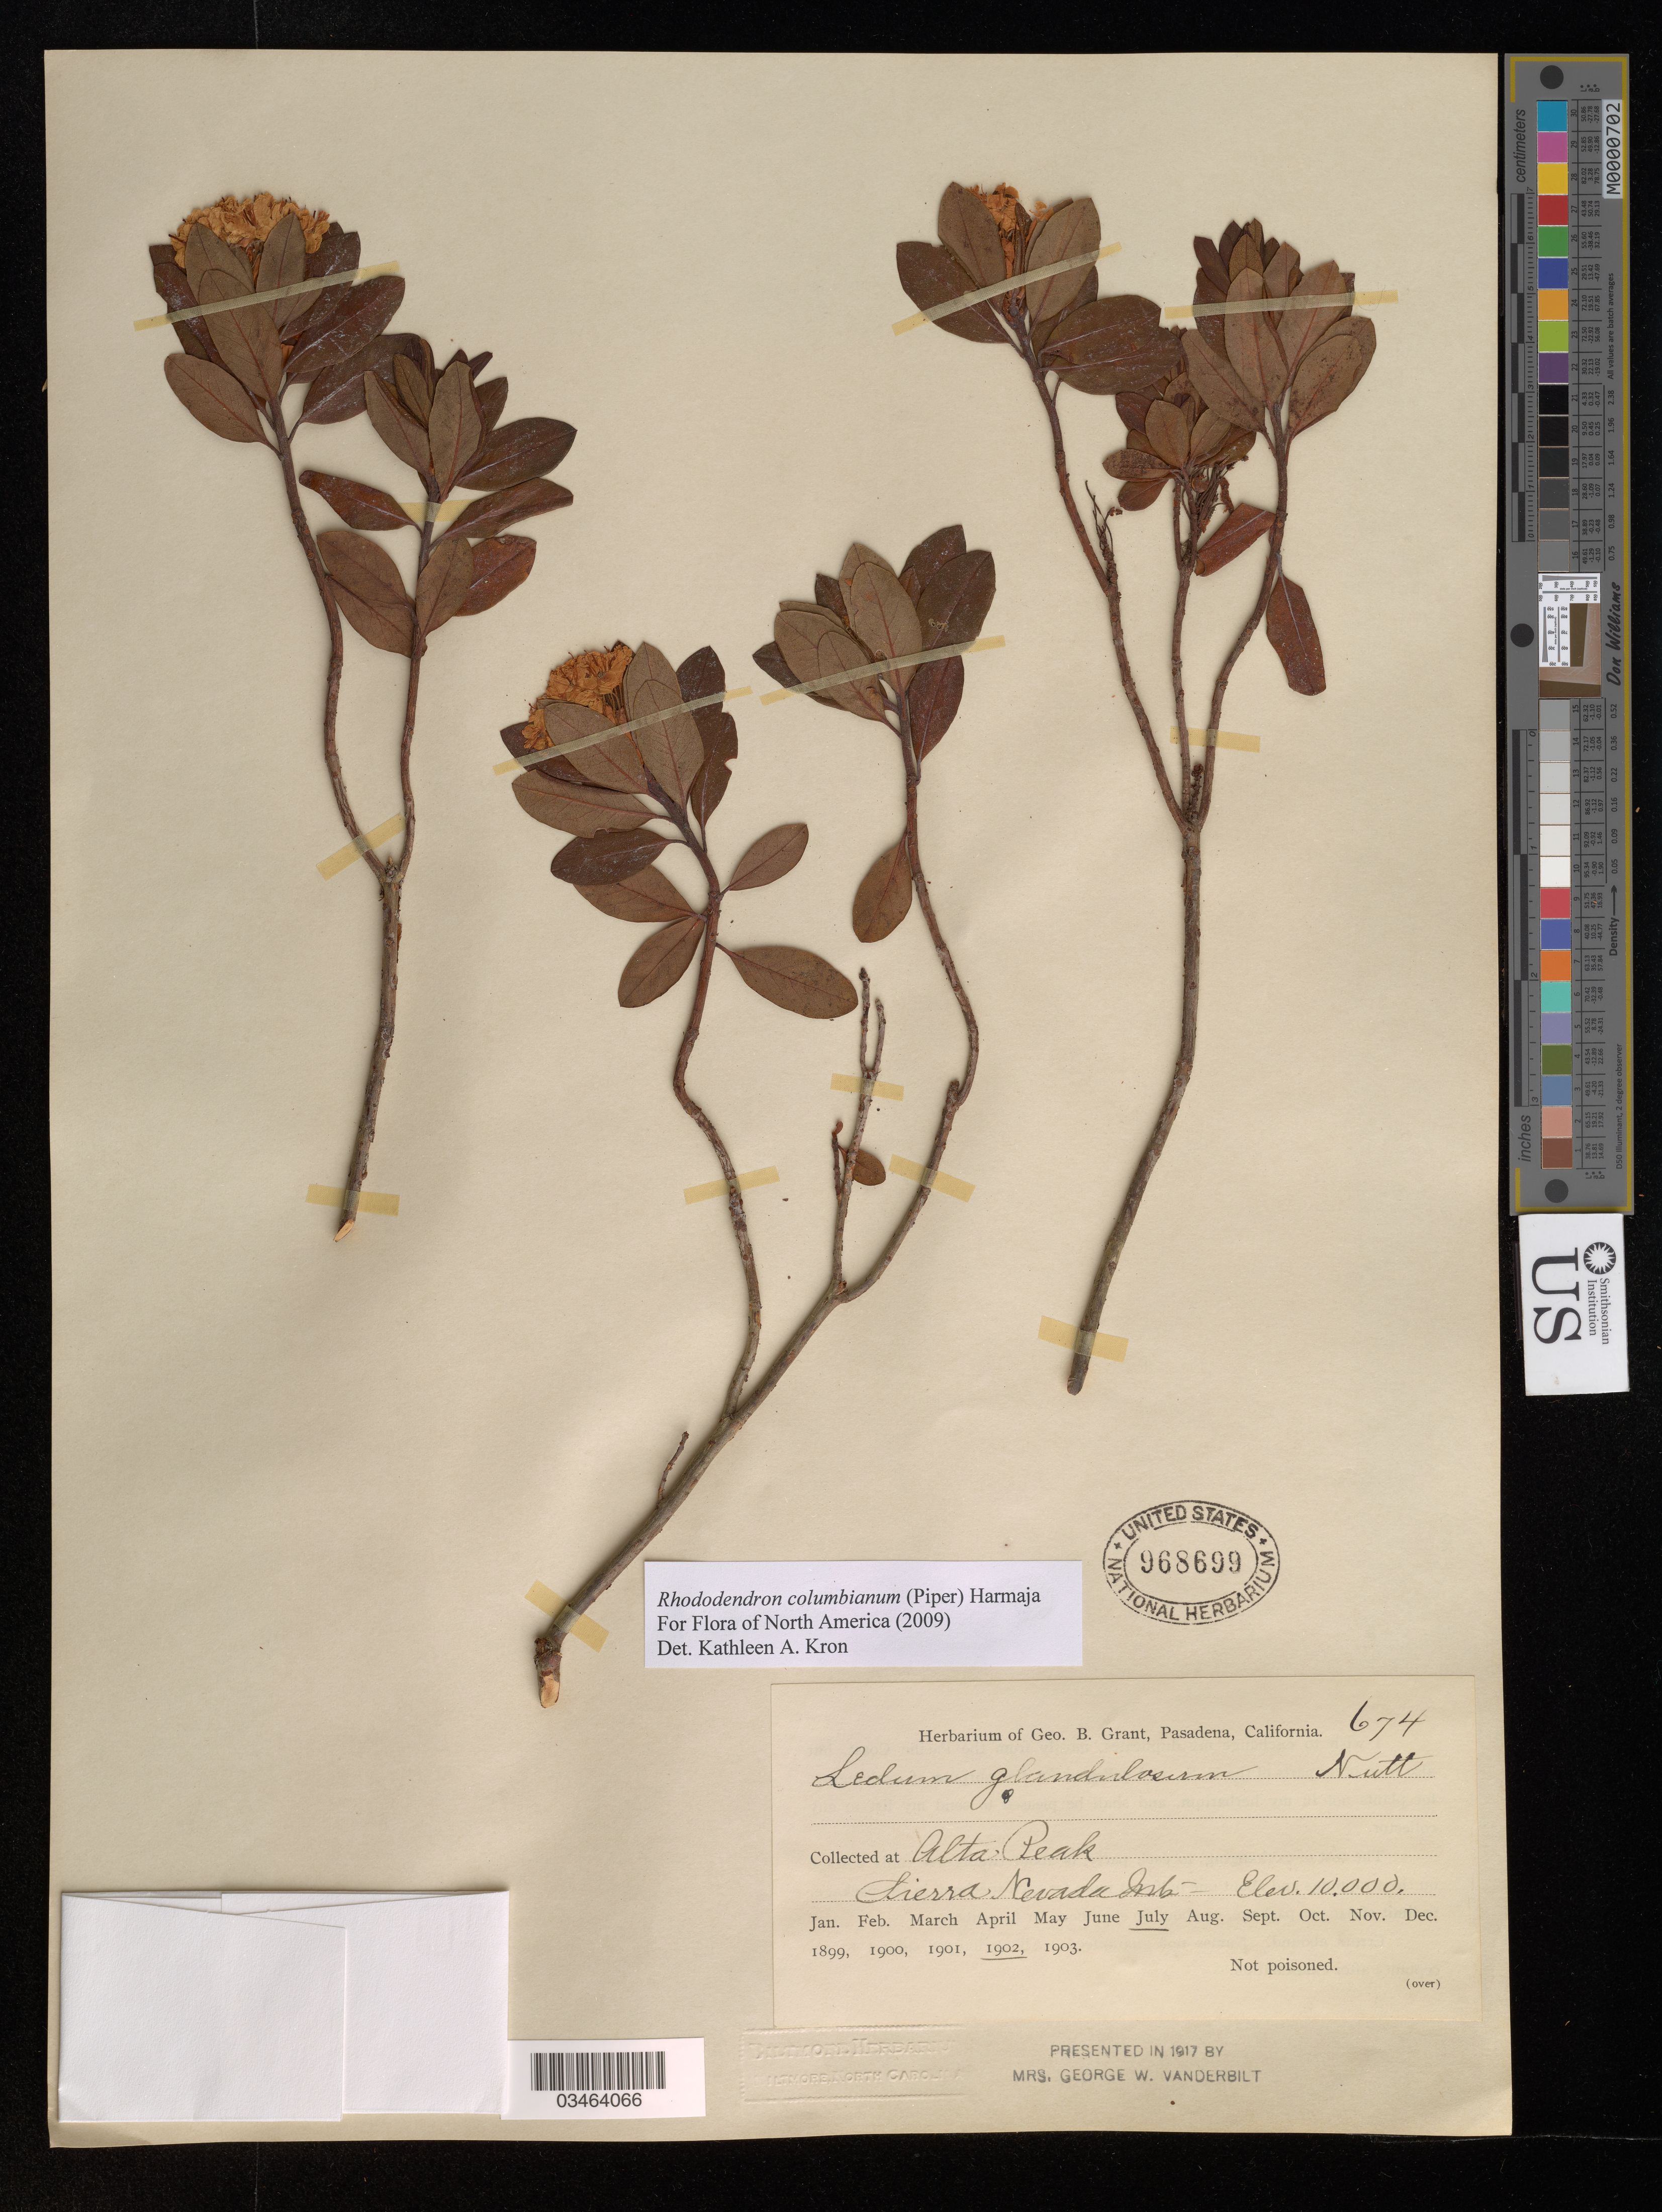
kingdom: Plantae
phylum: Tracheophyta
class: Magnoliopsida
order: Ericales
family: Ericaceae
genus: Rhododendron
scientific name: Rhododendron columbianum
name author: (Piper) Harmaja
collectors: G. Grant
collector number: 674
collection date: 1902-07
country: United States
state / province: California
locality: Alta Peak. Sierra Nevada Mts.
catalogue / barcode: US 968699